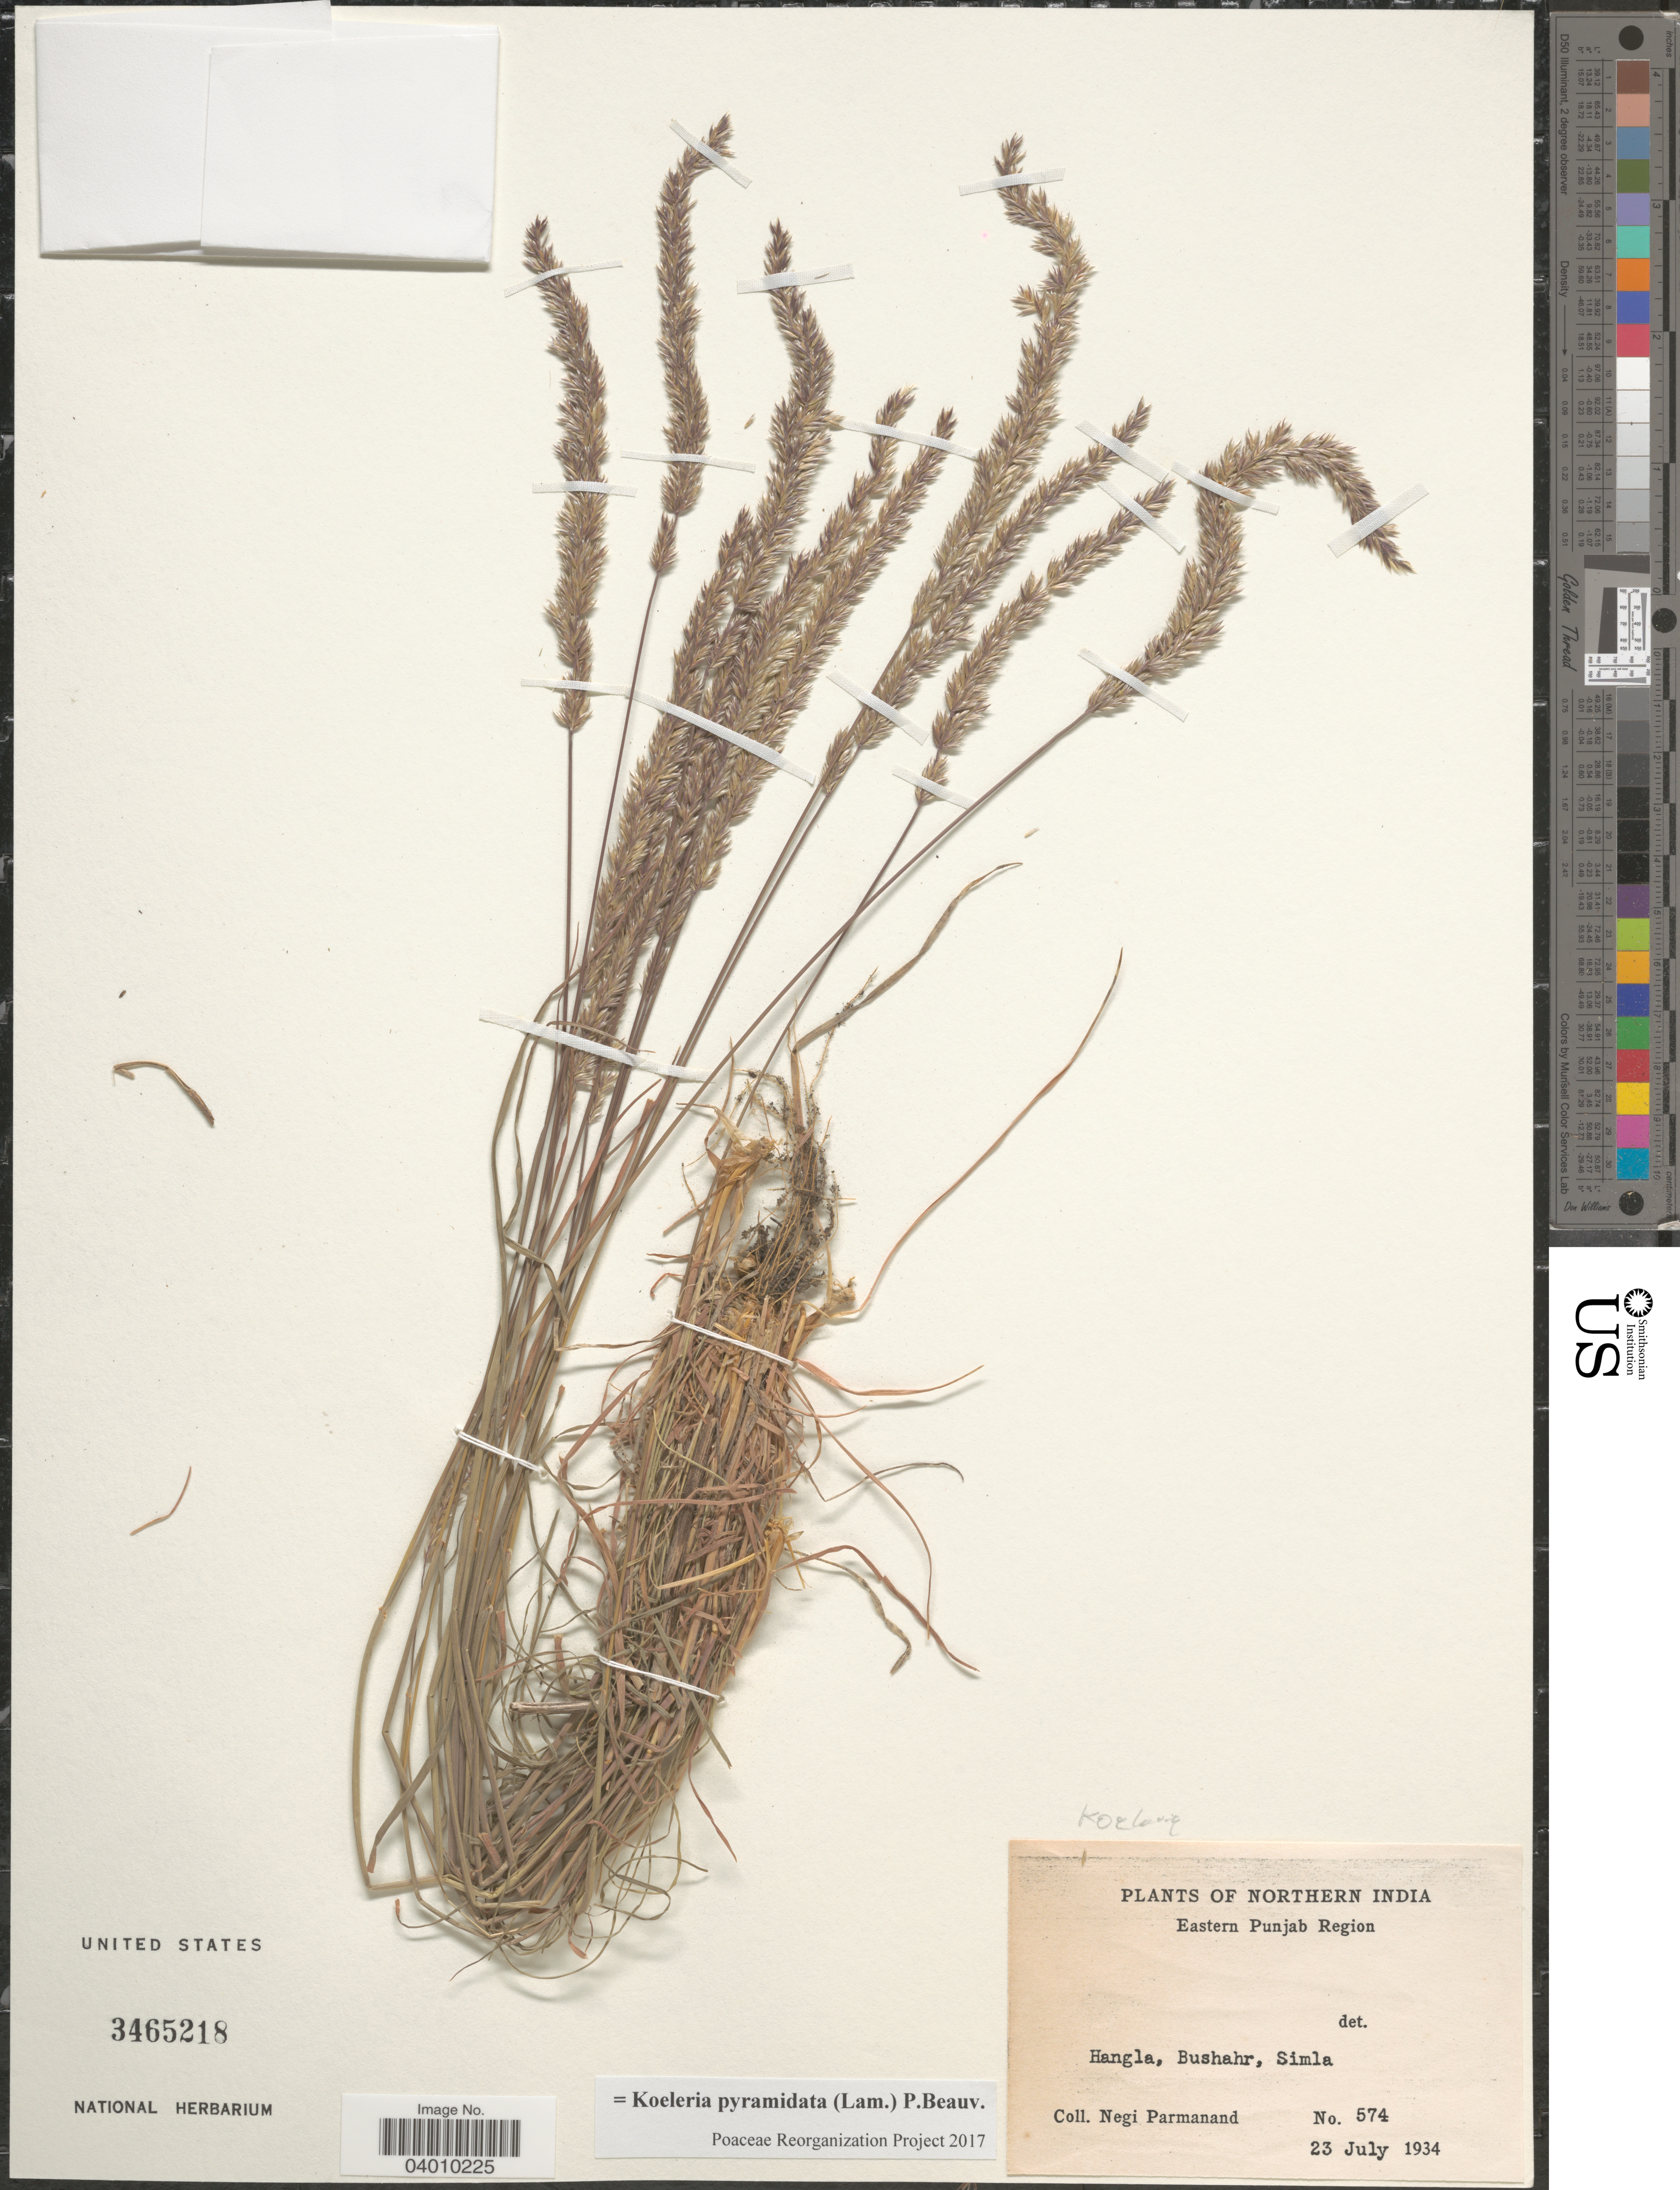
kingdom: Plantae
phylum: Tracheophyta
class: Liliopsida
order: Poales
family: Poaceae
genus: Koeleria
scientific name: Koeleria pyramidata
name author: (Lam.) P. Beauv.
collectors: N. Parmanand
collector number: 574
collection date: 1934-07-23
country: India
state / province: Himachal Pradesh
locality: Northern India. Eastern Punjab Region. Hangla, Bushahr, Simla.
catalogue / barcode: US 3465218